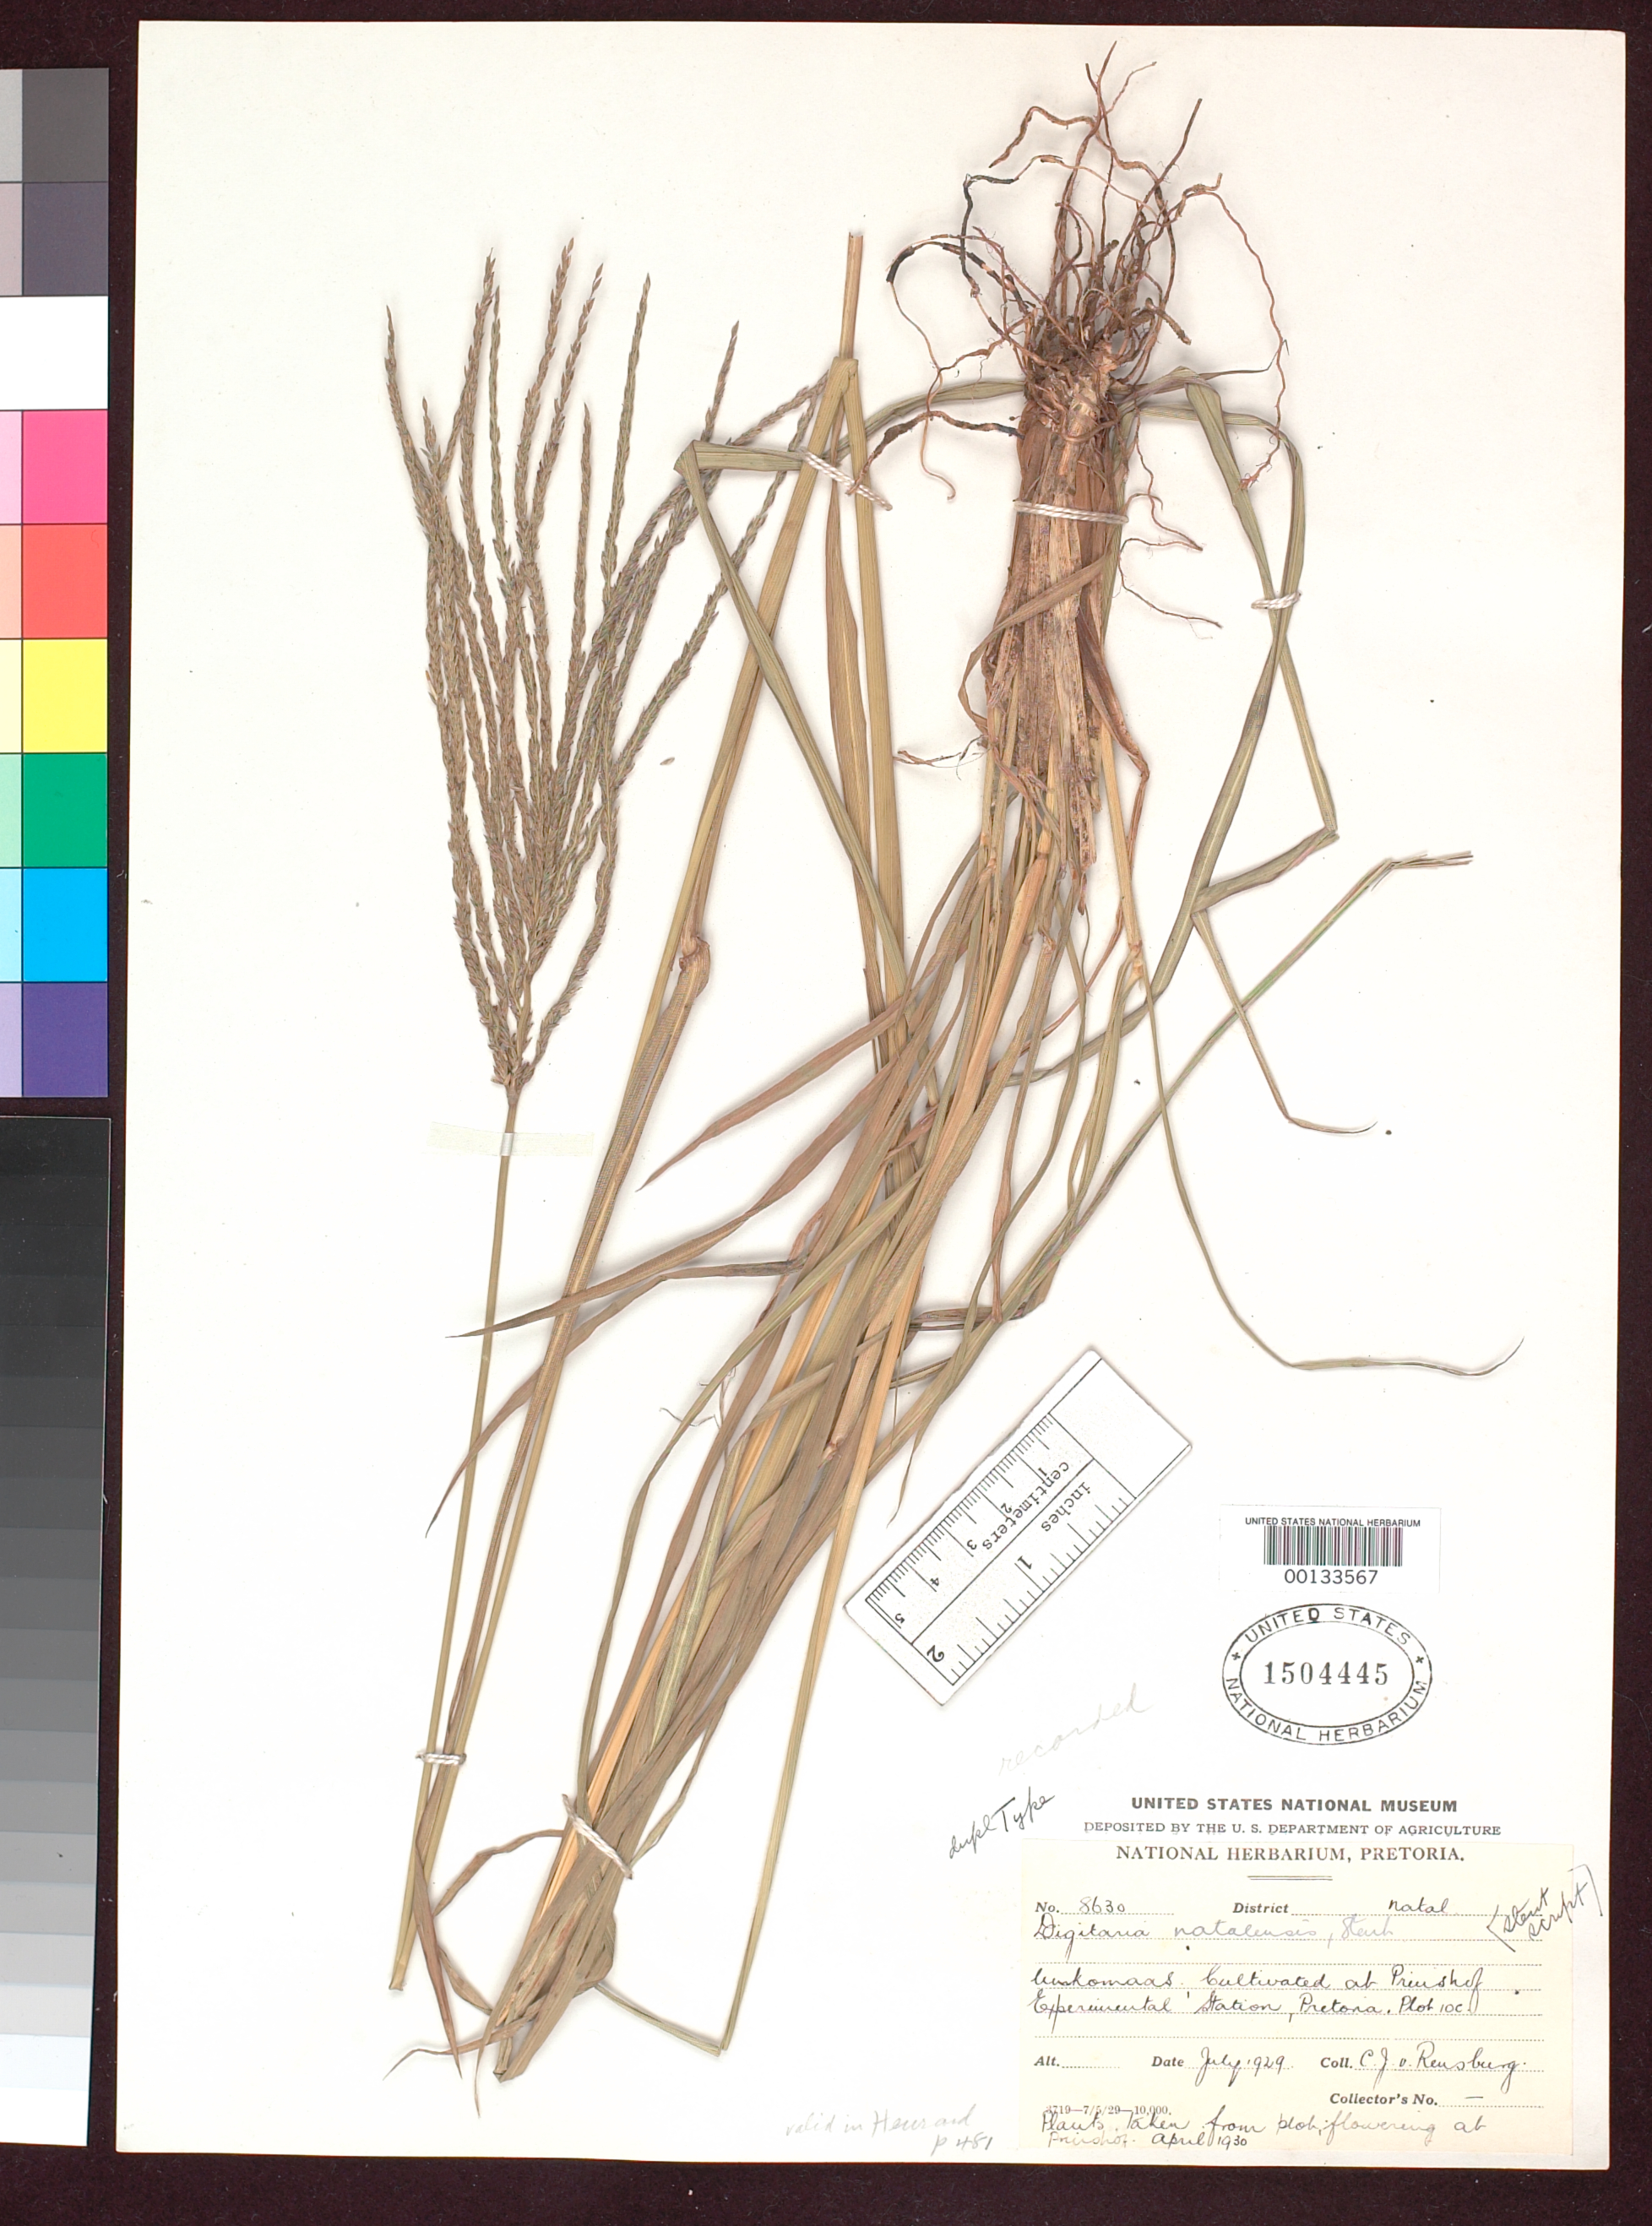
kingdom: Plantae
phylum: Tracheophyta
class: Liliopsida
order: Poales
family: Poaceae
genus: Digitaria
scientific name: Digitaria natalensis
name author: Stent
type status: Isotype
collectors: C. Rensburg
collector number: Pretoria Herb. No. 8630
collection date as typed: Jul 1929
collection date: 1929-07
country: South Africa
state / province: KwaZulu-Natal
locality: Umkomaas.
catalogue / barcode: US 1504445